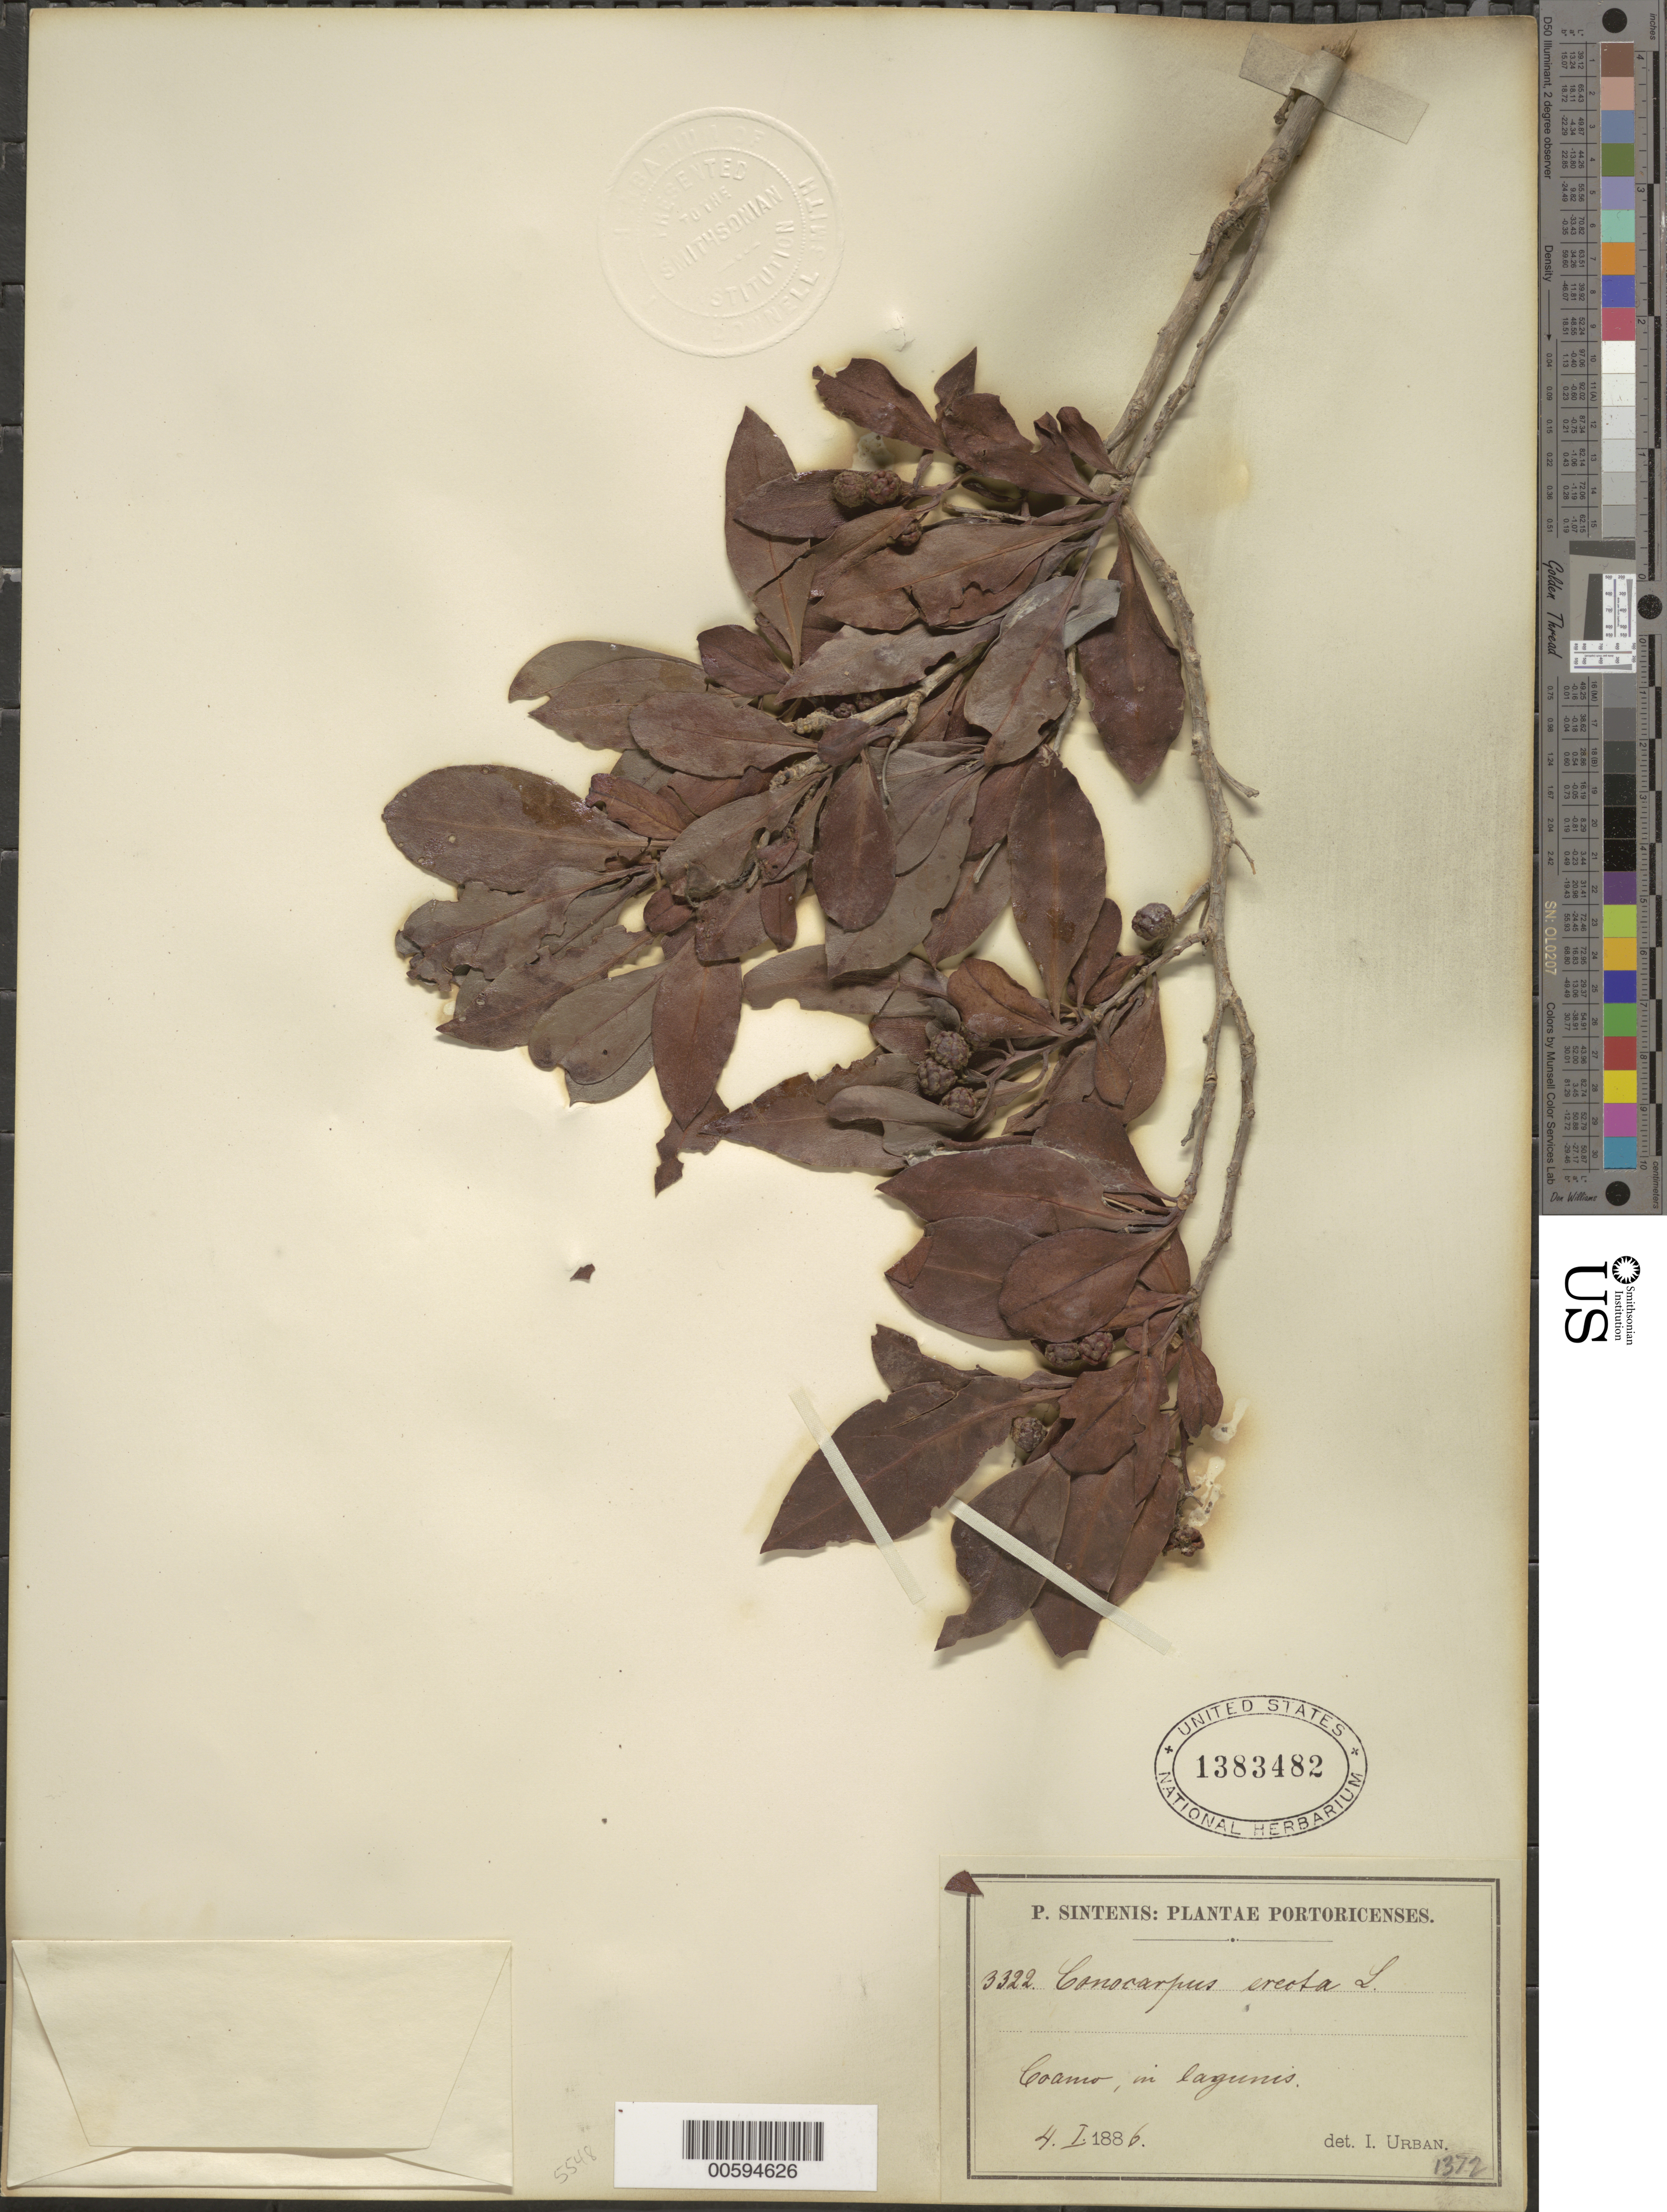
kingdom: Plantae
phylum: Tracheophyta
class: Magnoliopsida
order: Myrtales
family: Combretaceae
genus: Conocarpus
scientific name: Conocarpus erectus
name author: L.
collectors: P. Sintenis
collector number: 3322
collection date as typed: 04 Jan 1886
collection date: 1886-01-04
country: Puerto Rico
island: Greater Antilles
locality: Coamo, in lagunis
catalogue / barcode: US 1383482